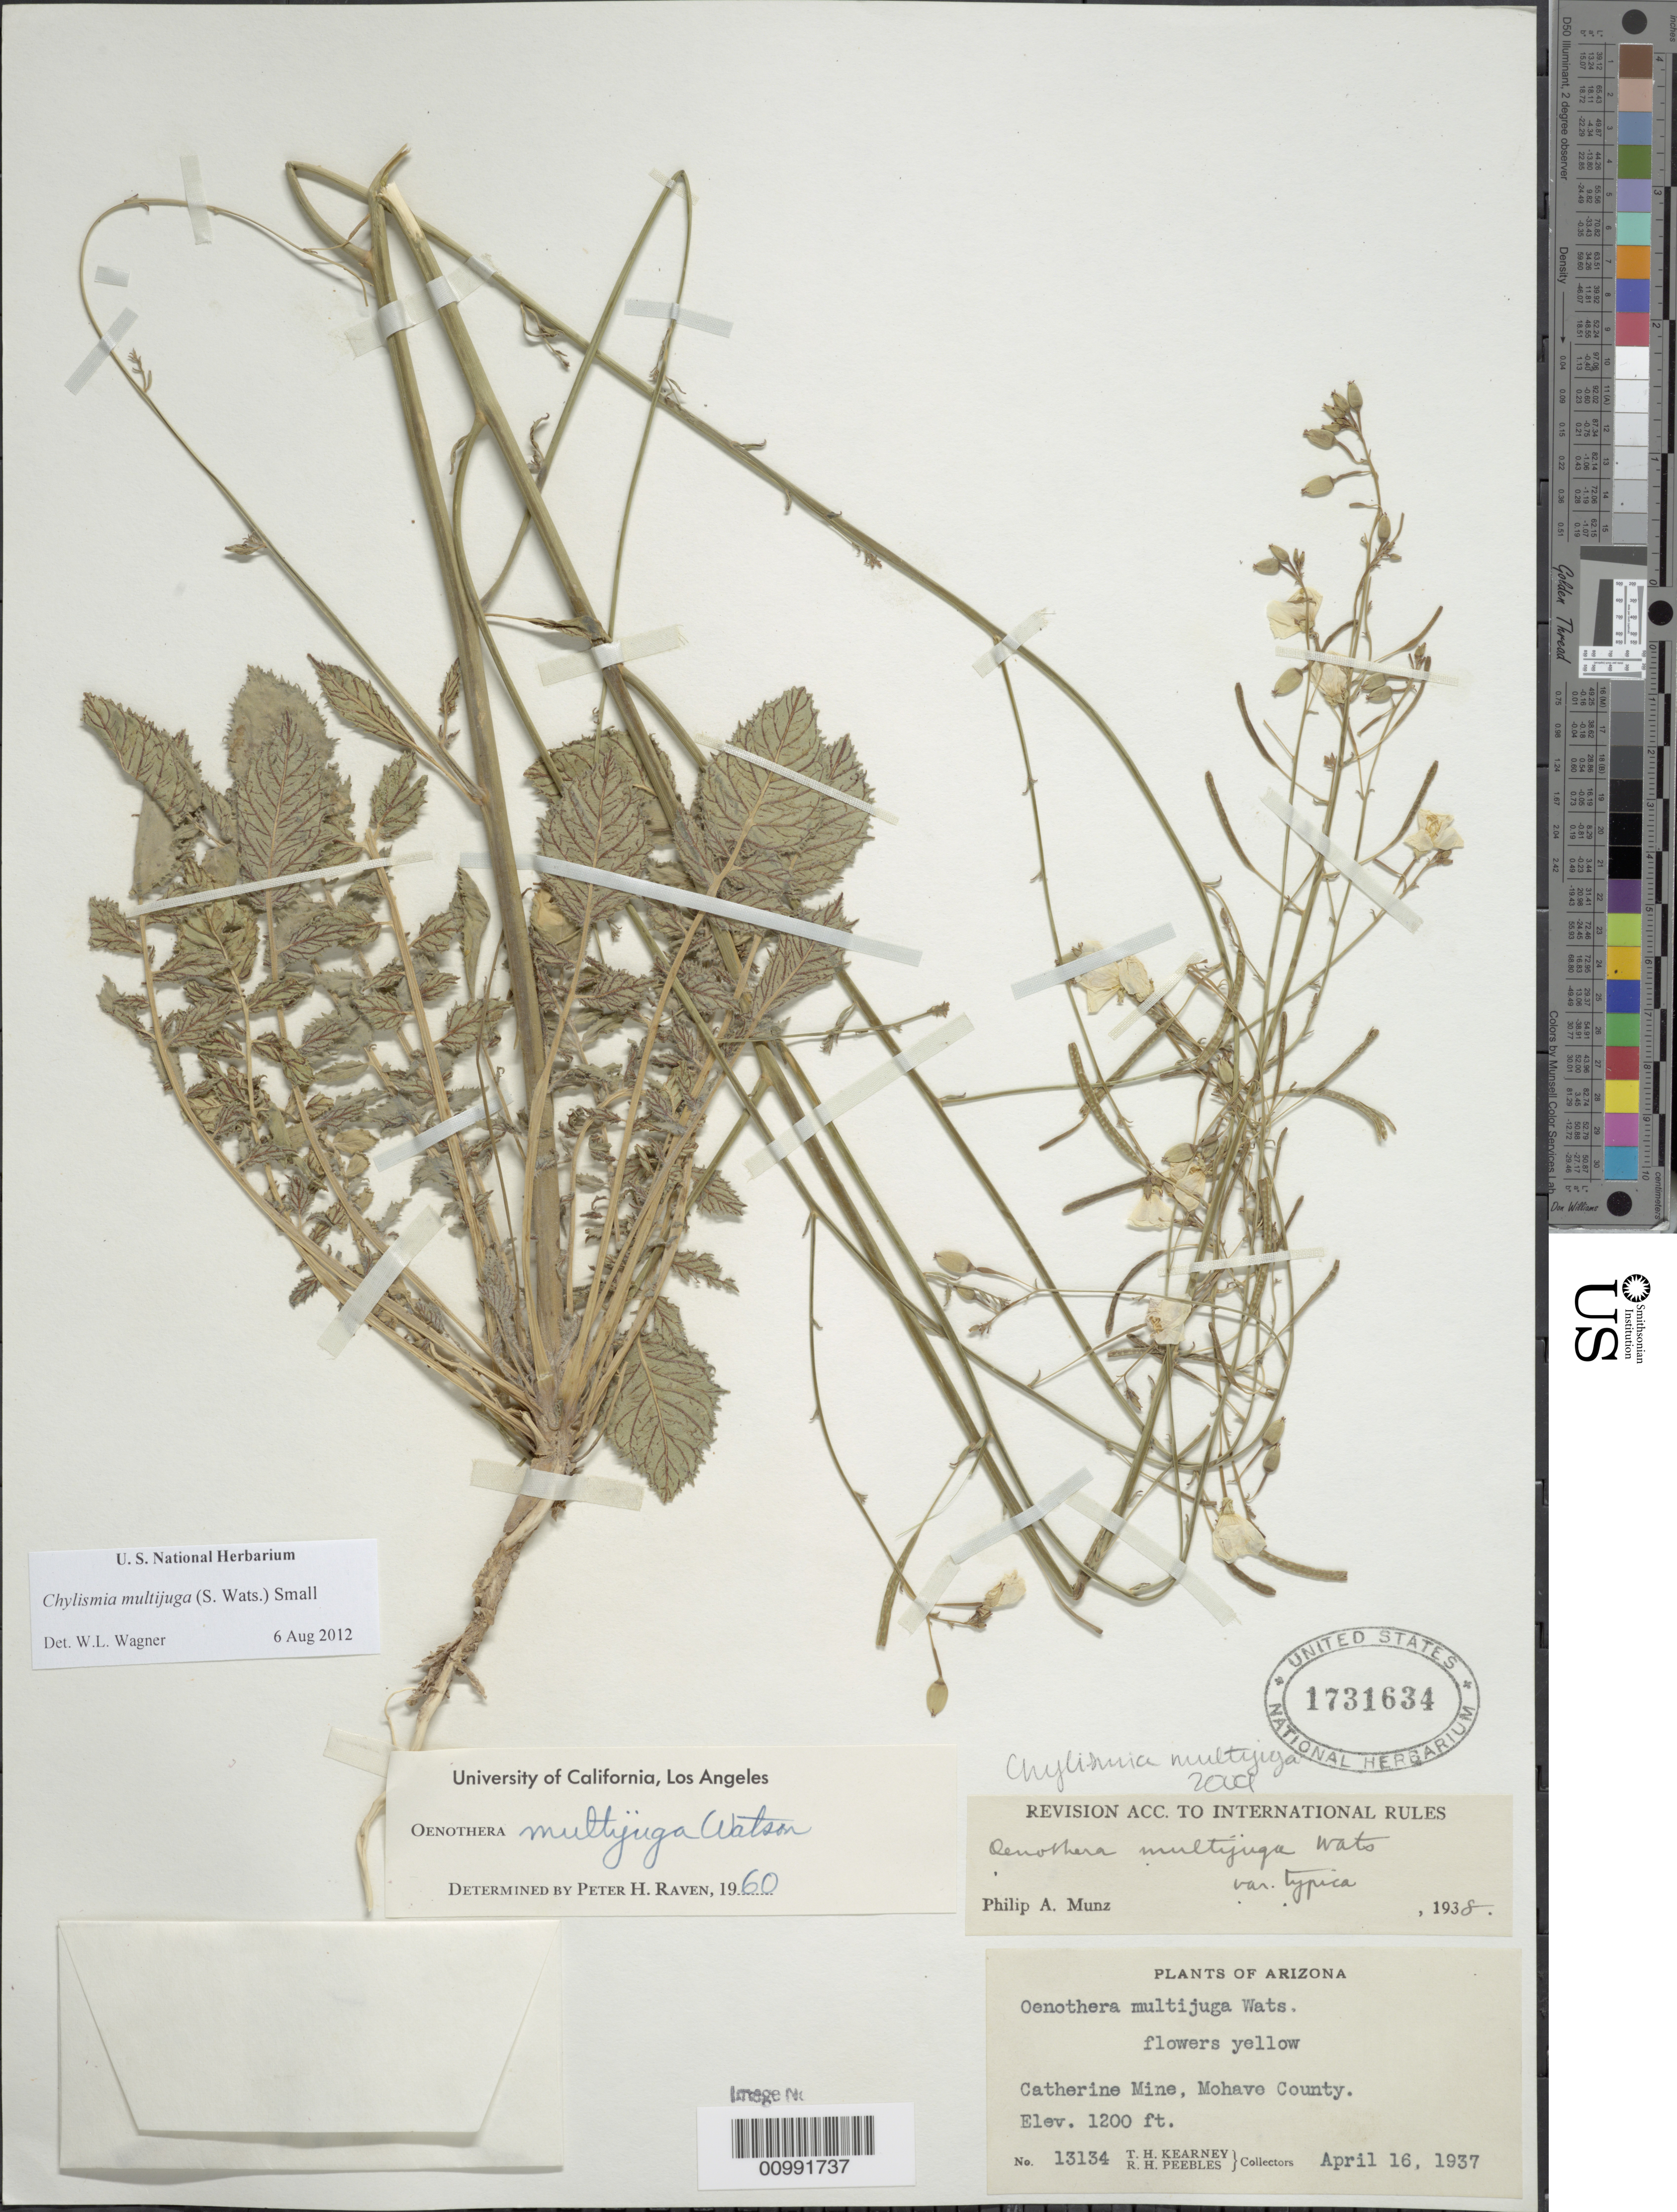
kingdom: Plantae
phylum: Tracheophyta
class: Magnoliopsida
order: Myrtales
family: Onagraceae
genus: Chylismia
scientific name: Chylismia multijuga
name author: (S. Watson) Small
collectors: T. H. Kearney & R. H. Peebles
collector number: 13134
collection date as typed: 16 Apr 1937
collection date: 1937-04-16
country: United States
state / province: Arizona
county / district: Mohave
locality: Catherine Mine.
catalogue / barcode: US 1731634